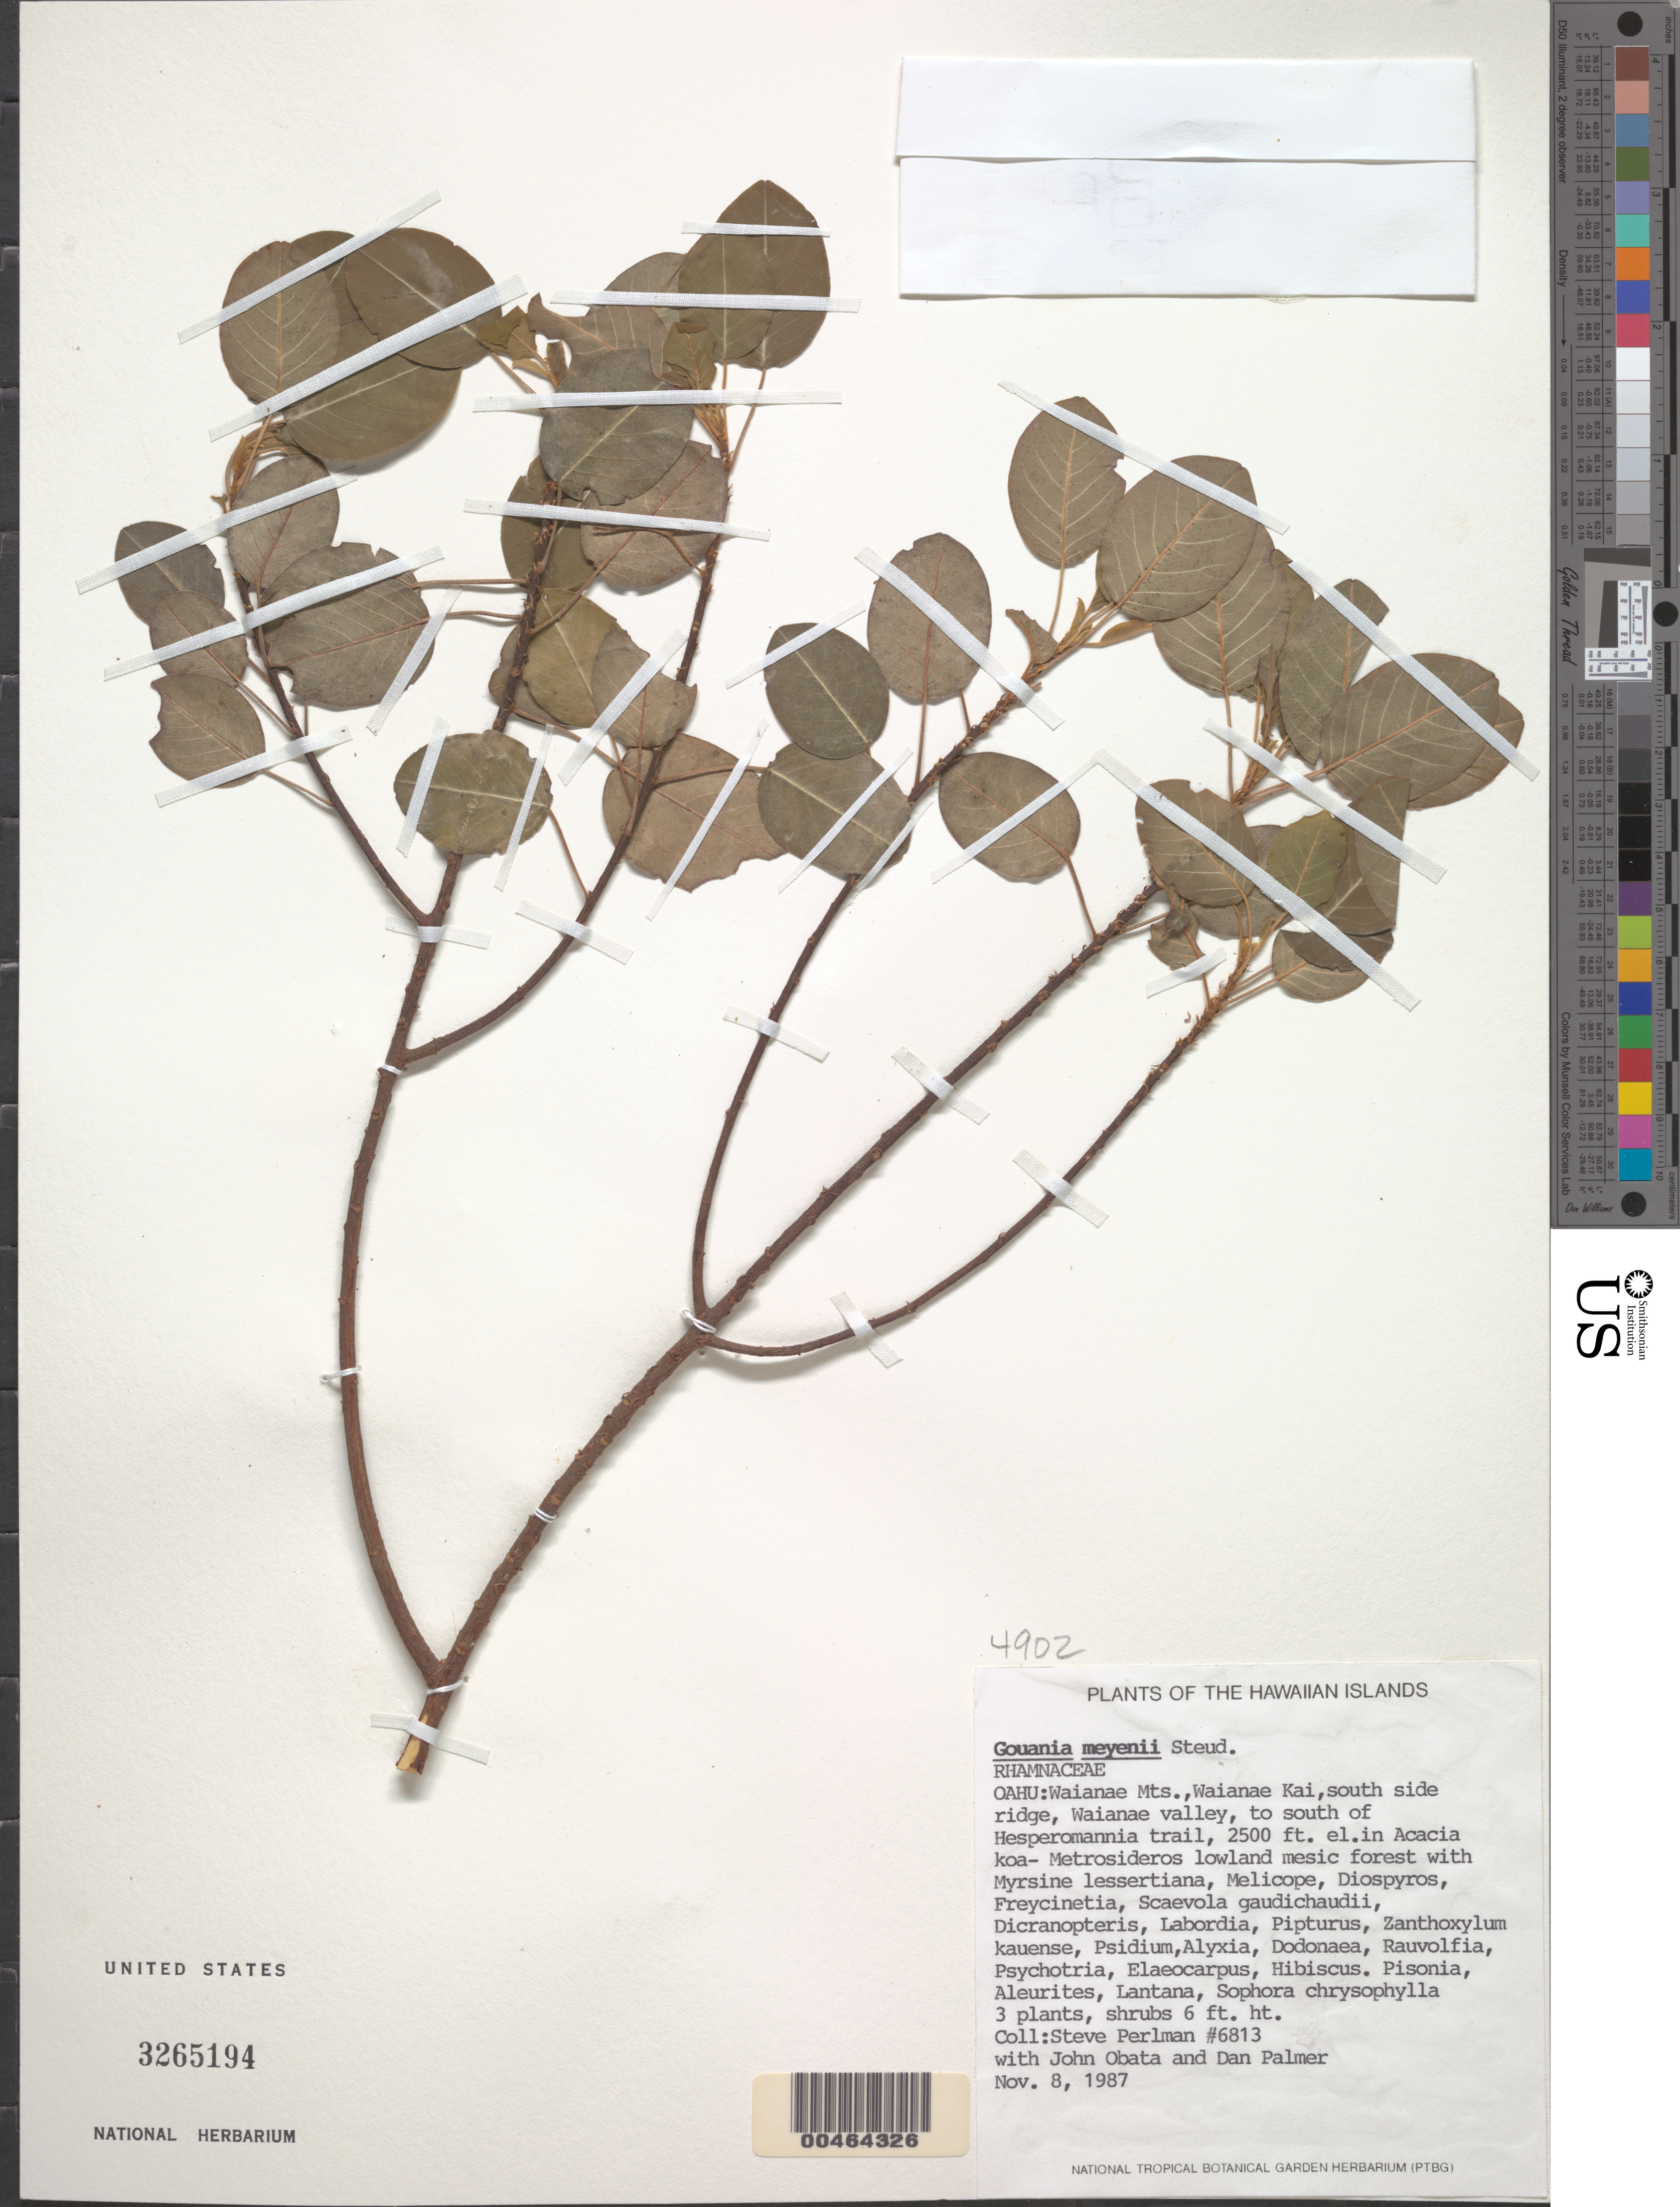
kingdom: Plantae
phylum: Tracheophyta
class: Magnoliopsida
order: Rosales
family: Rhamnaceae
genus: Gouania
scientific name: Gouania meyenii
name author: Steud.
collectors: S. P. Perlman, J. Obata & D. Palmer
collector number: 6813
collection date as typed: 8 Nov 1987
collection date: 1987-11-08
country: United States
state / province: Hawaii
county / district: Honolulu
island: Oahu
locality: Waianae Mts., Waianae Kai, south side ridge, Waianae valley, to south of Hesperomannia trail.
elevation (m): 762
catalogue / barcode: US 3265194